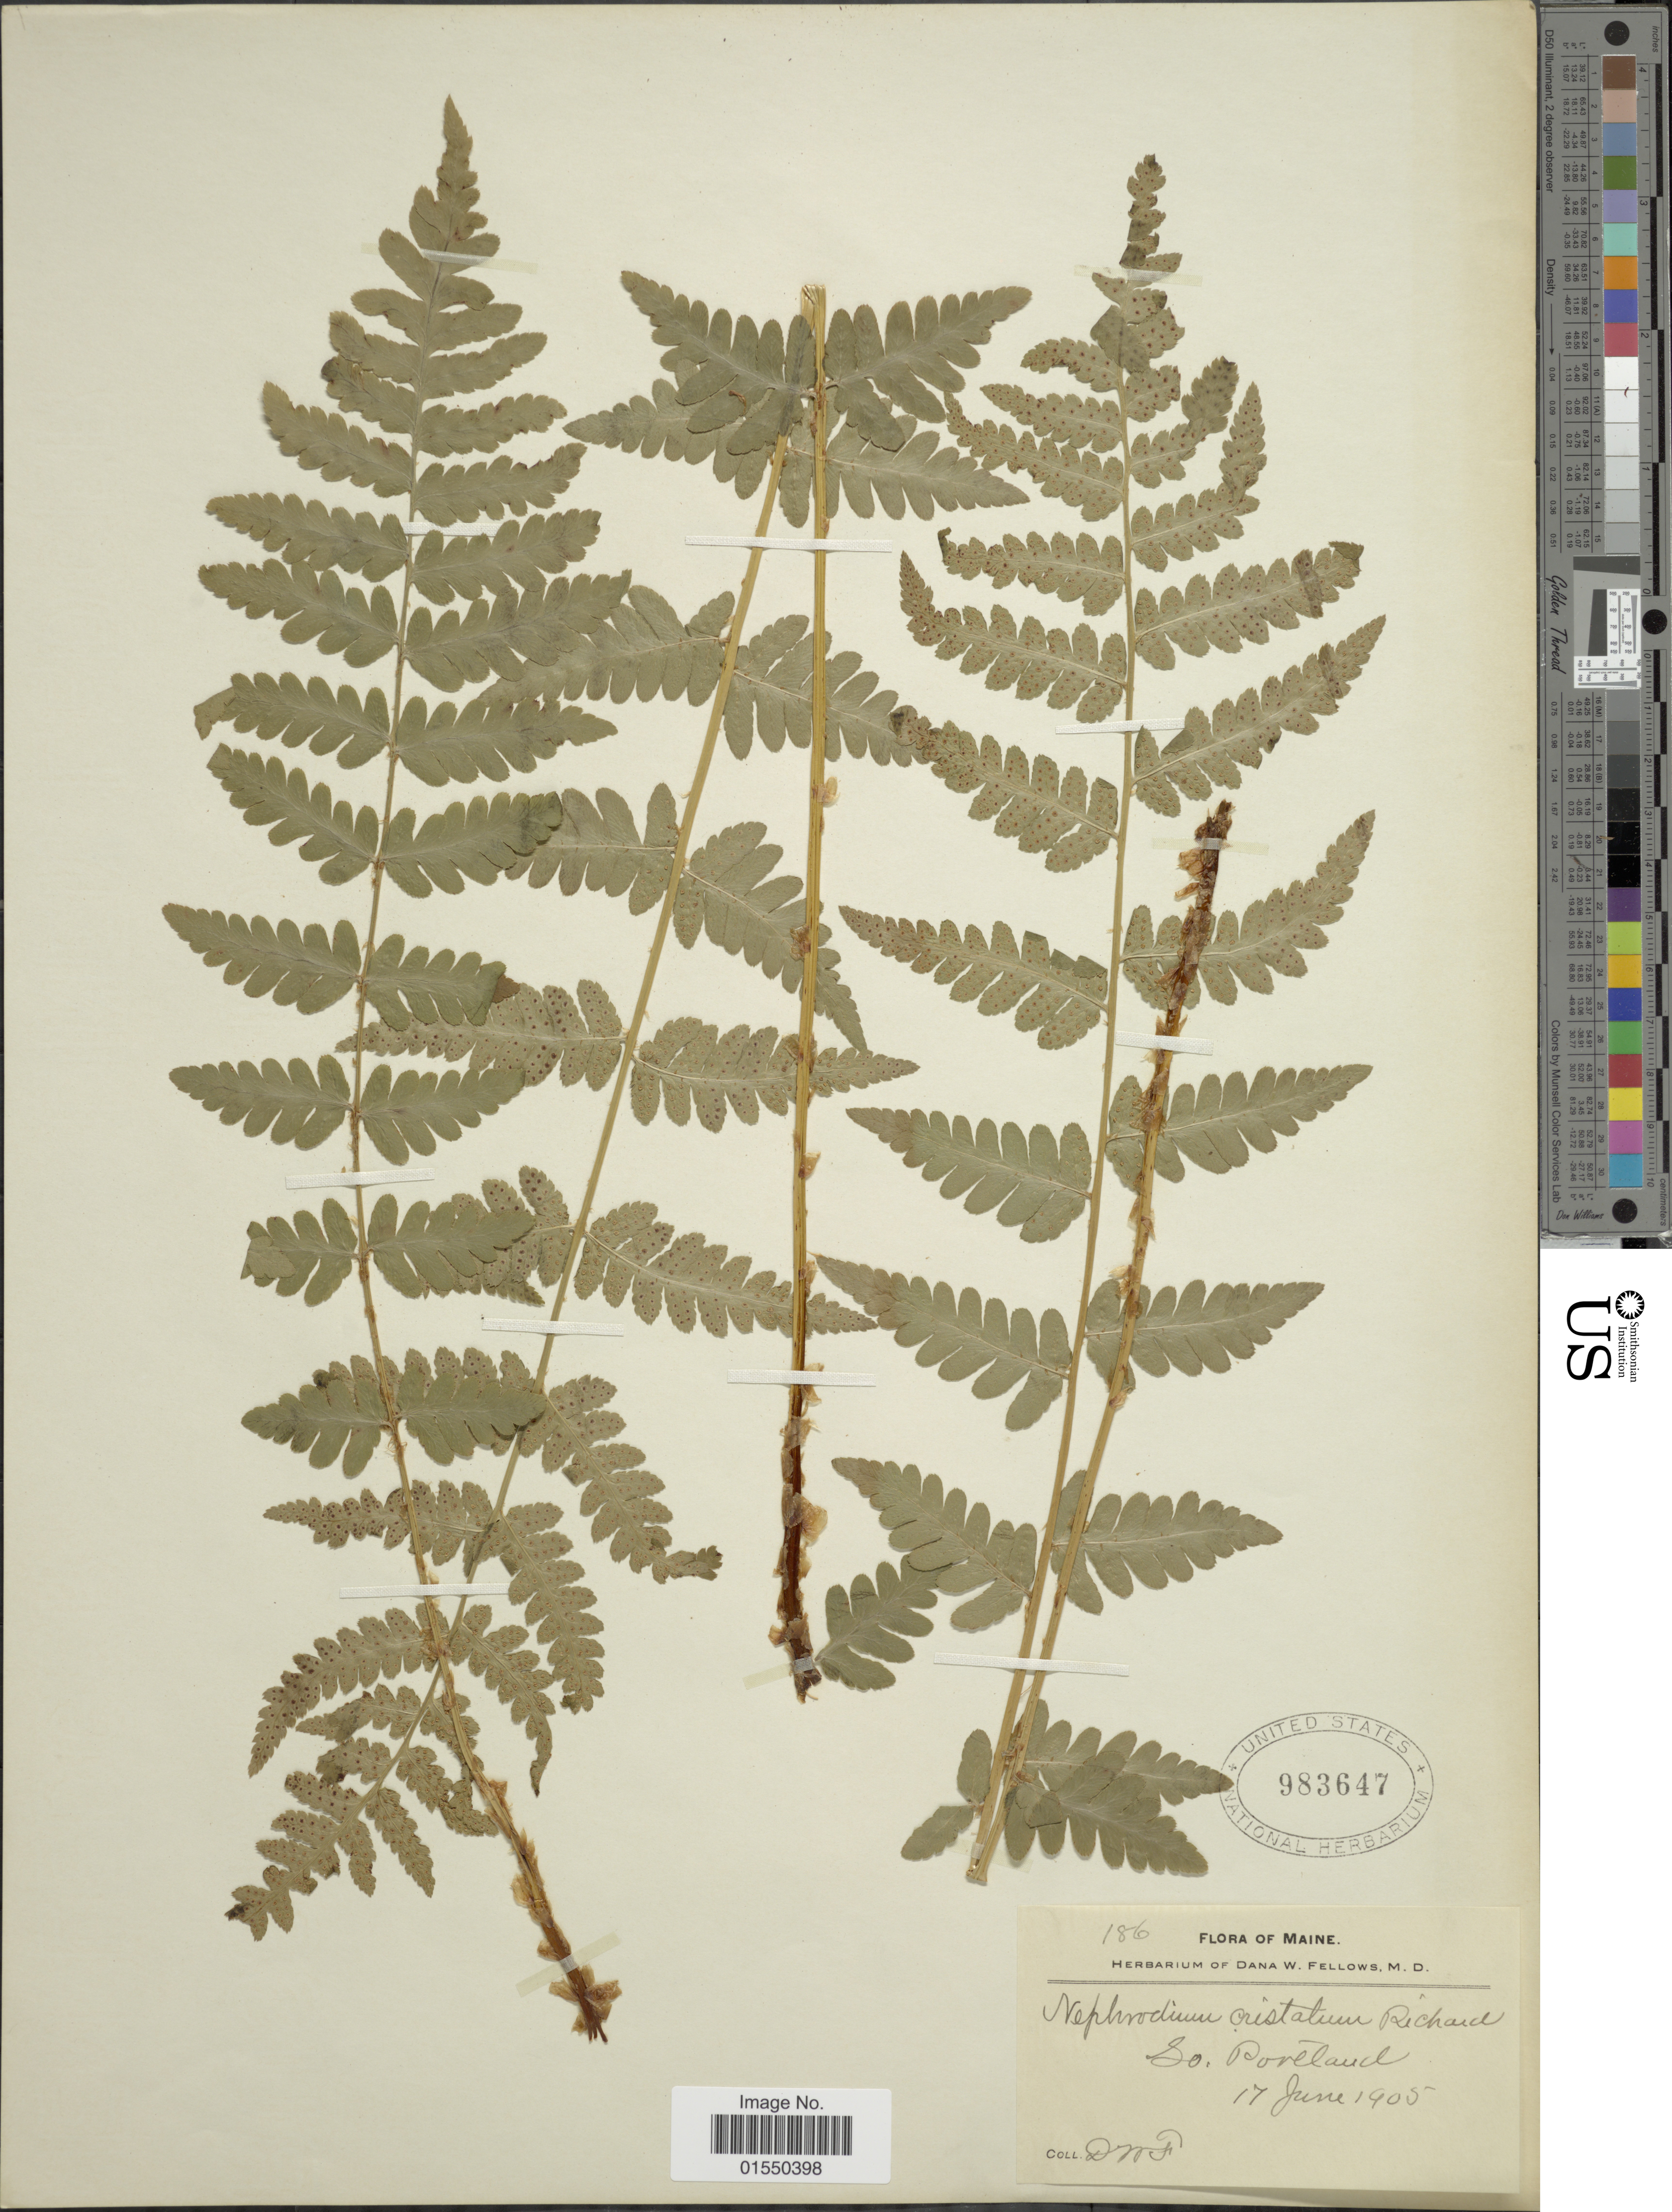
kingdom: Plantae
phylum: Tracheophyta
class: Polypodiopsida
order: Polypodiales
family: Dryopteridaceae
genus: Dryopteris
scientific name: Dryopteris cristata var. spinulosa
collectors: D. W. Fellows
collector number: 186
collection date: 1905-06-17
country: United States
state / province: Maine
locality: So. Portland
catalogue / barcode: US 983647